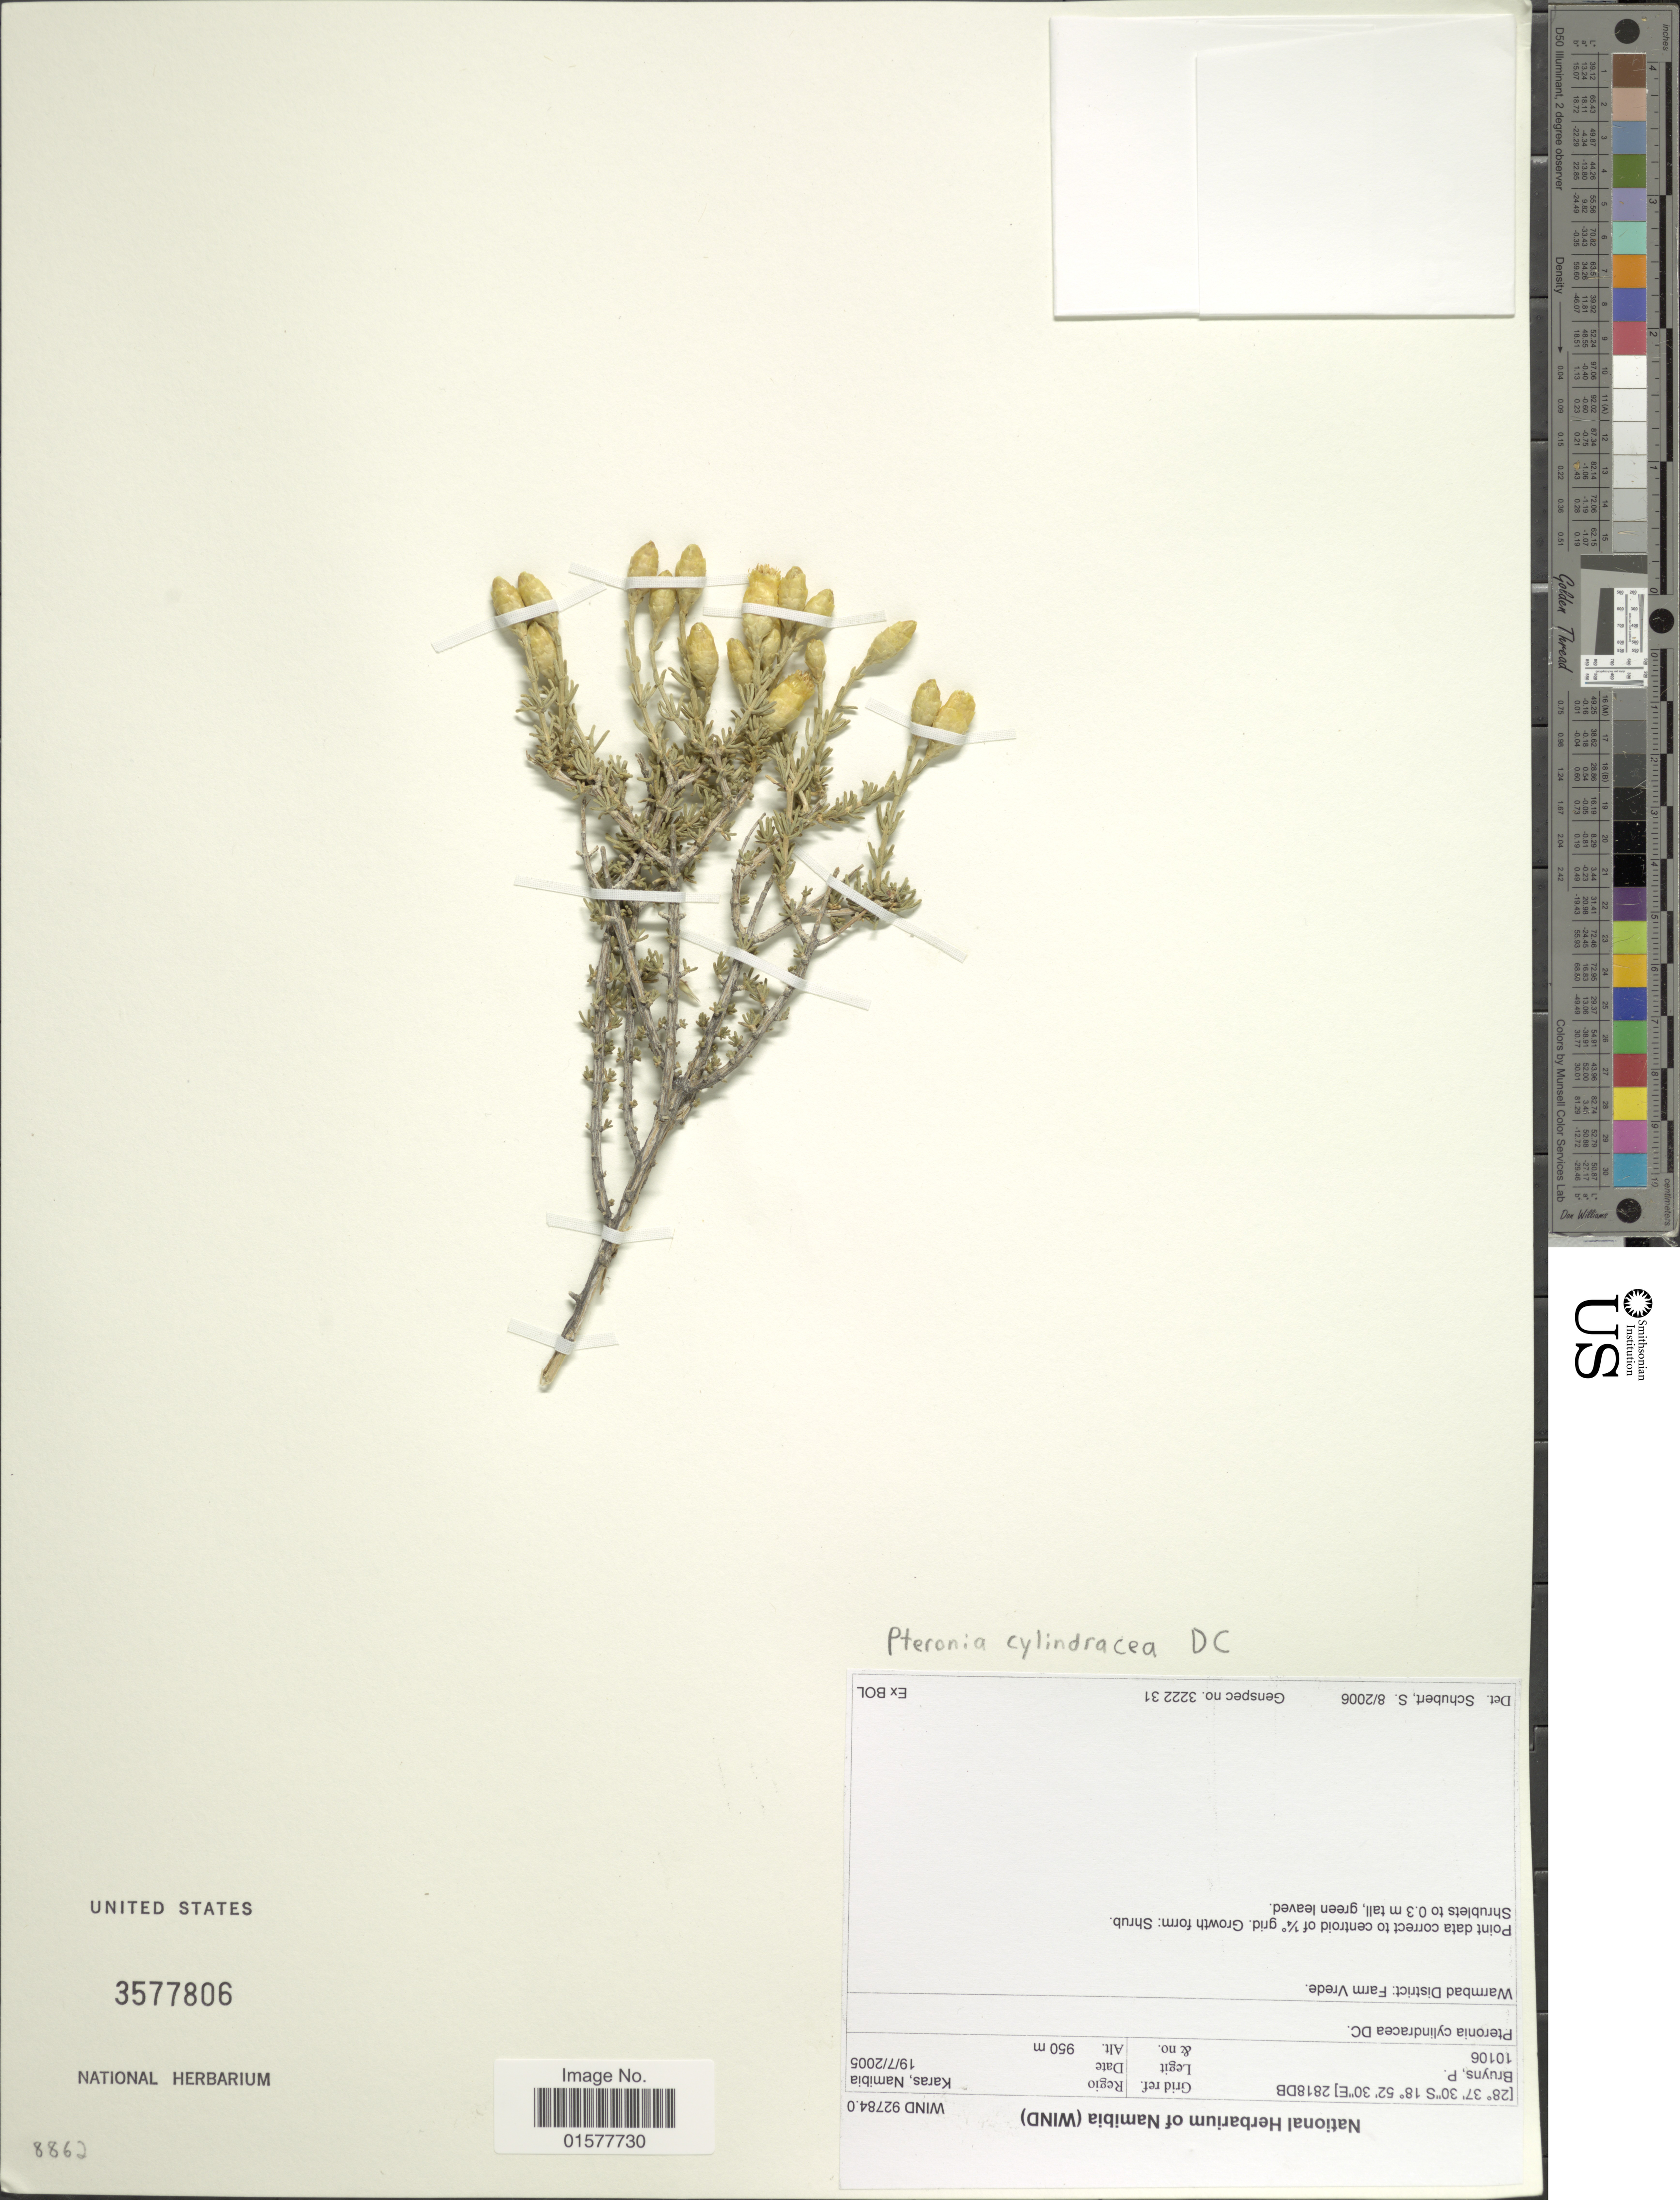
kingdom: Plantae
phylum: Tracheophyta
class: Magnoliopsida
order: Asterales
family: Asteraceae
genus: Pteronia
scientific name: Pteronia cylindracea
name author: DC.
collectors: P. Bruyns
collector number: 10106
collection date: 2005-07-19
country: Namibia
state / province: Karas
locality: Grid. ref. 2818DB, Regio Karas, Namibia, Warmbad District: Farm Vrede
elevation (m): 950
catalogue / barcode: US 3577906